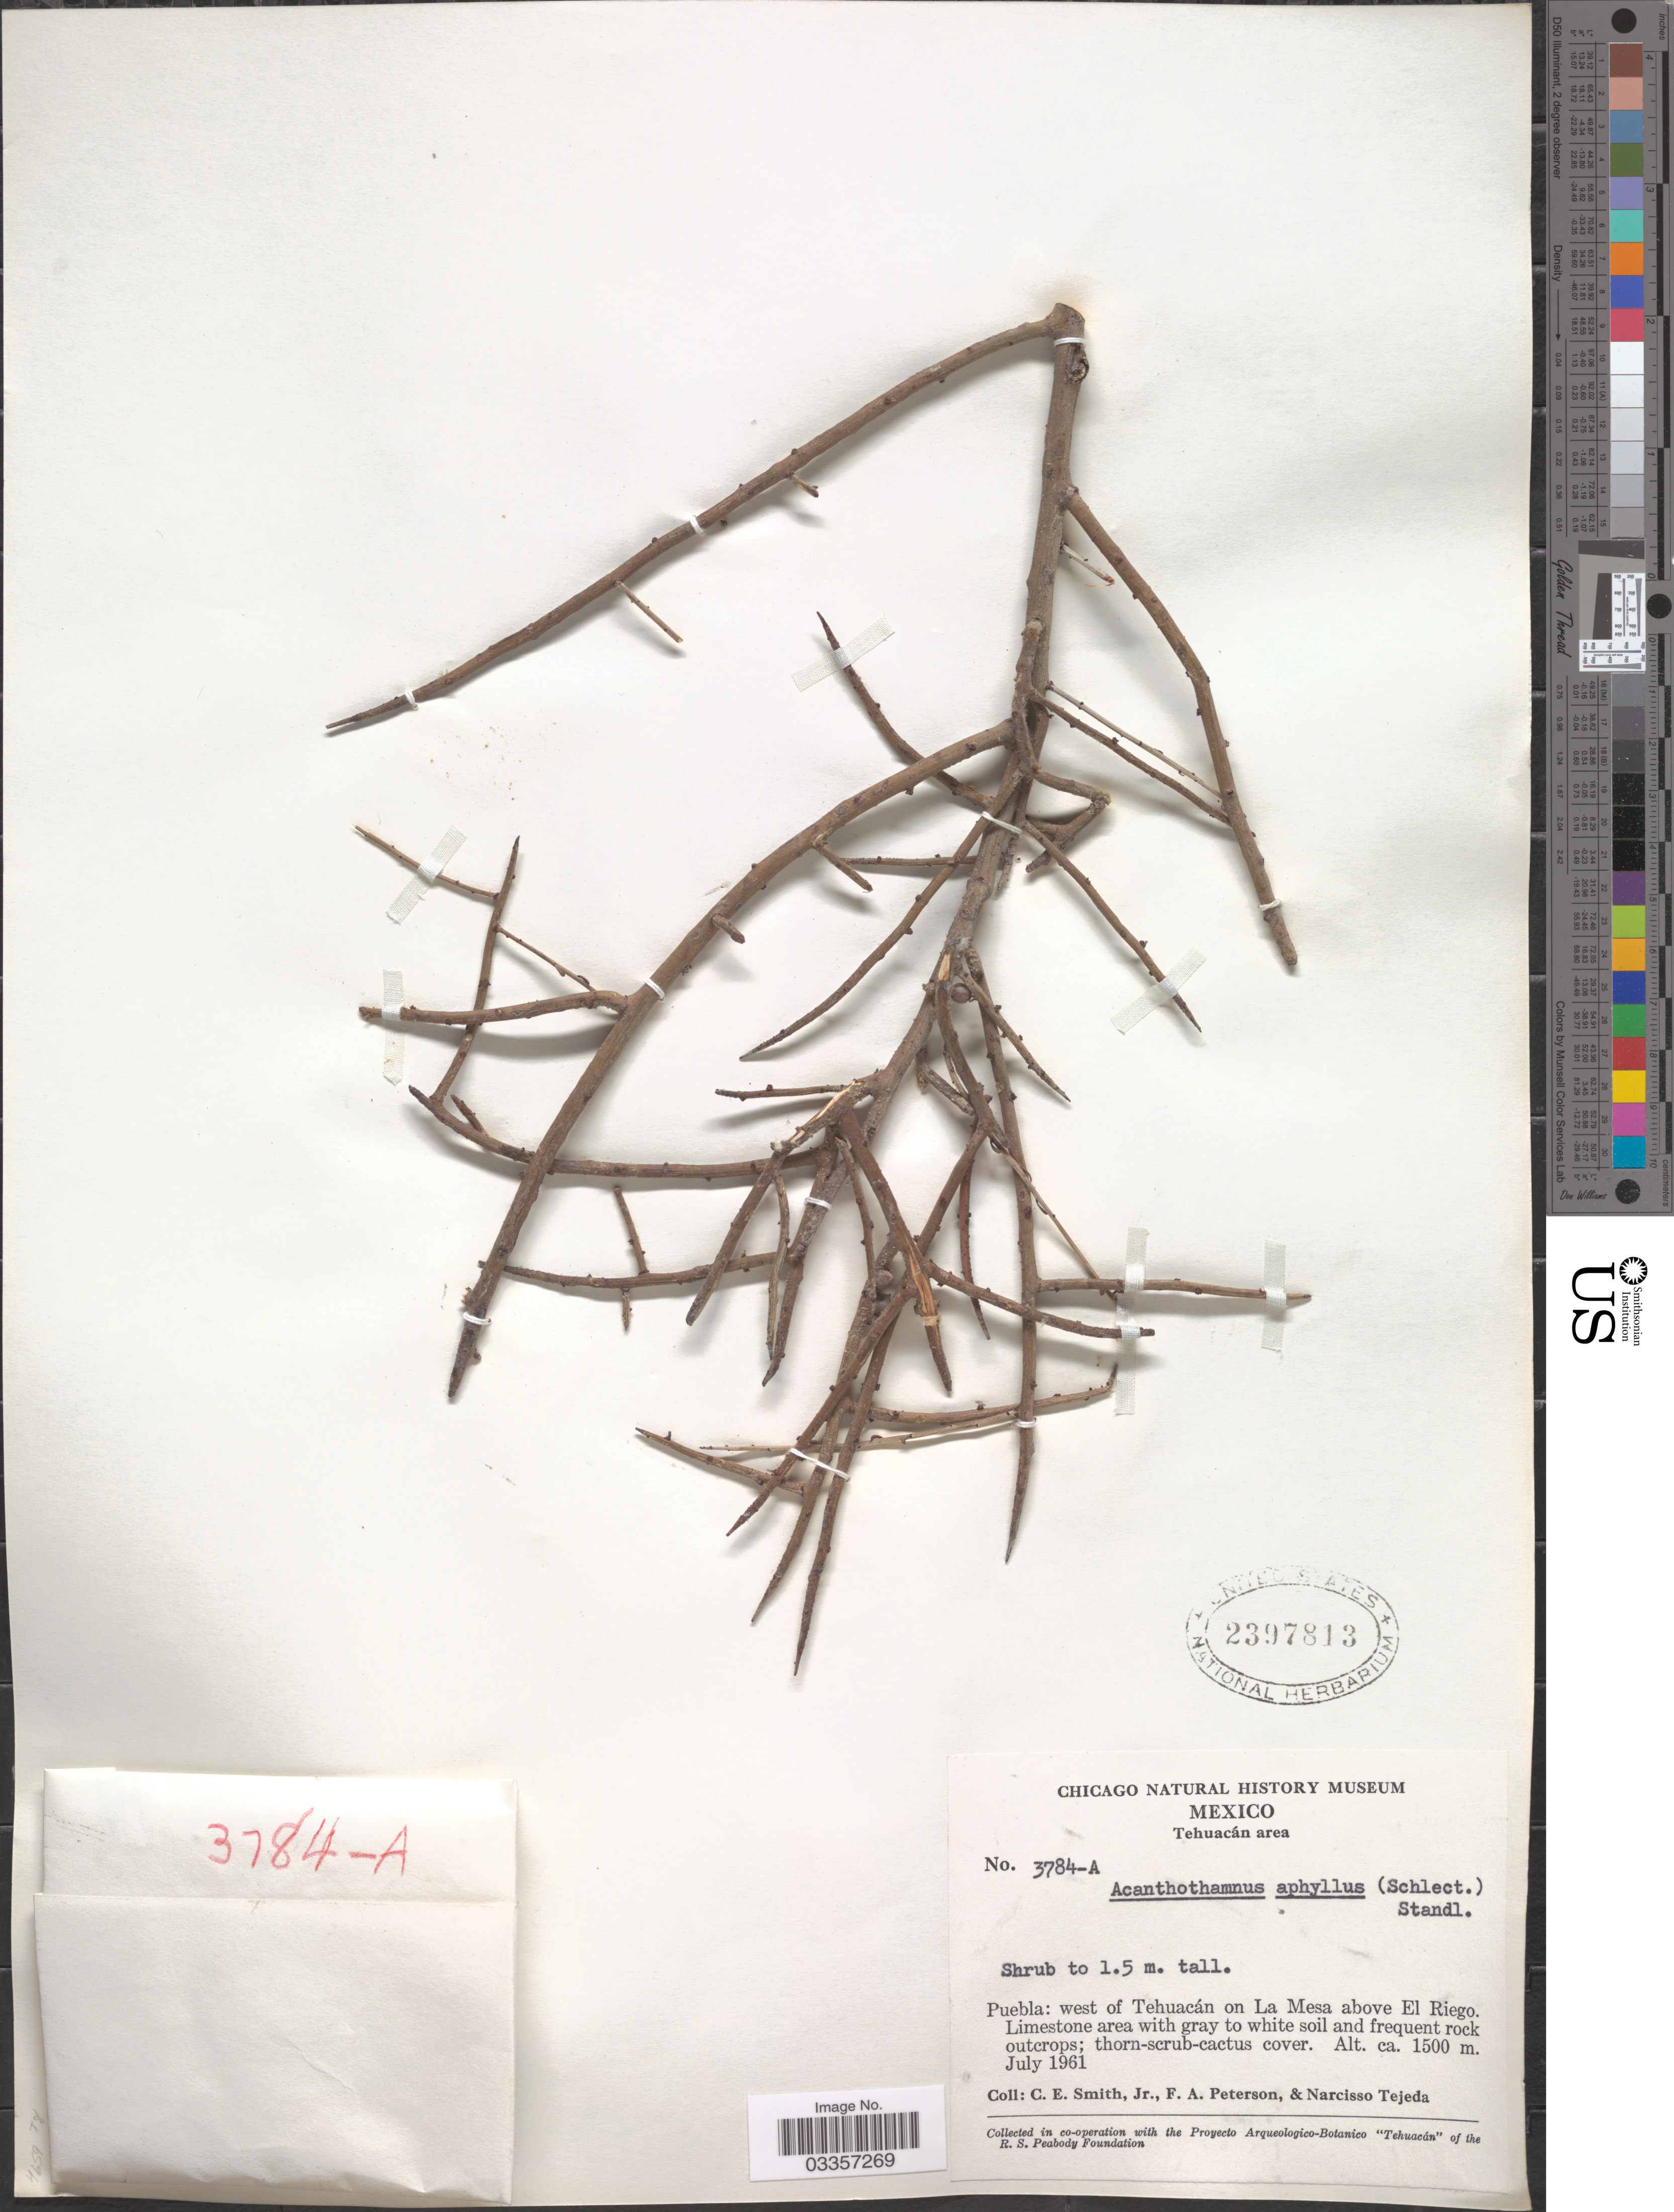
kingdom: Plantae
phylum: Tracheophyta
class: Magnoliopsida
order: Celastrales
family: Celastraceae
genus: Acanthothamnus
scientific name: Acanthothamnus aphyllus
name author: (Schltdl.) Standl.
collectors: C. E. Smith Jr., F. A. Peterson & N. Tejeda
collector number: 3784-A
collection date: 1961-07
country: Mexico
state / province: Puebla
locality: Tehuacán area. West of Tehuacán on La Mesa above El Riego.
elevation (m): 1500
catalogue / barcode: US 2397813